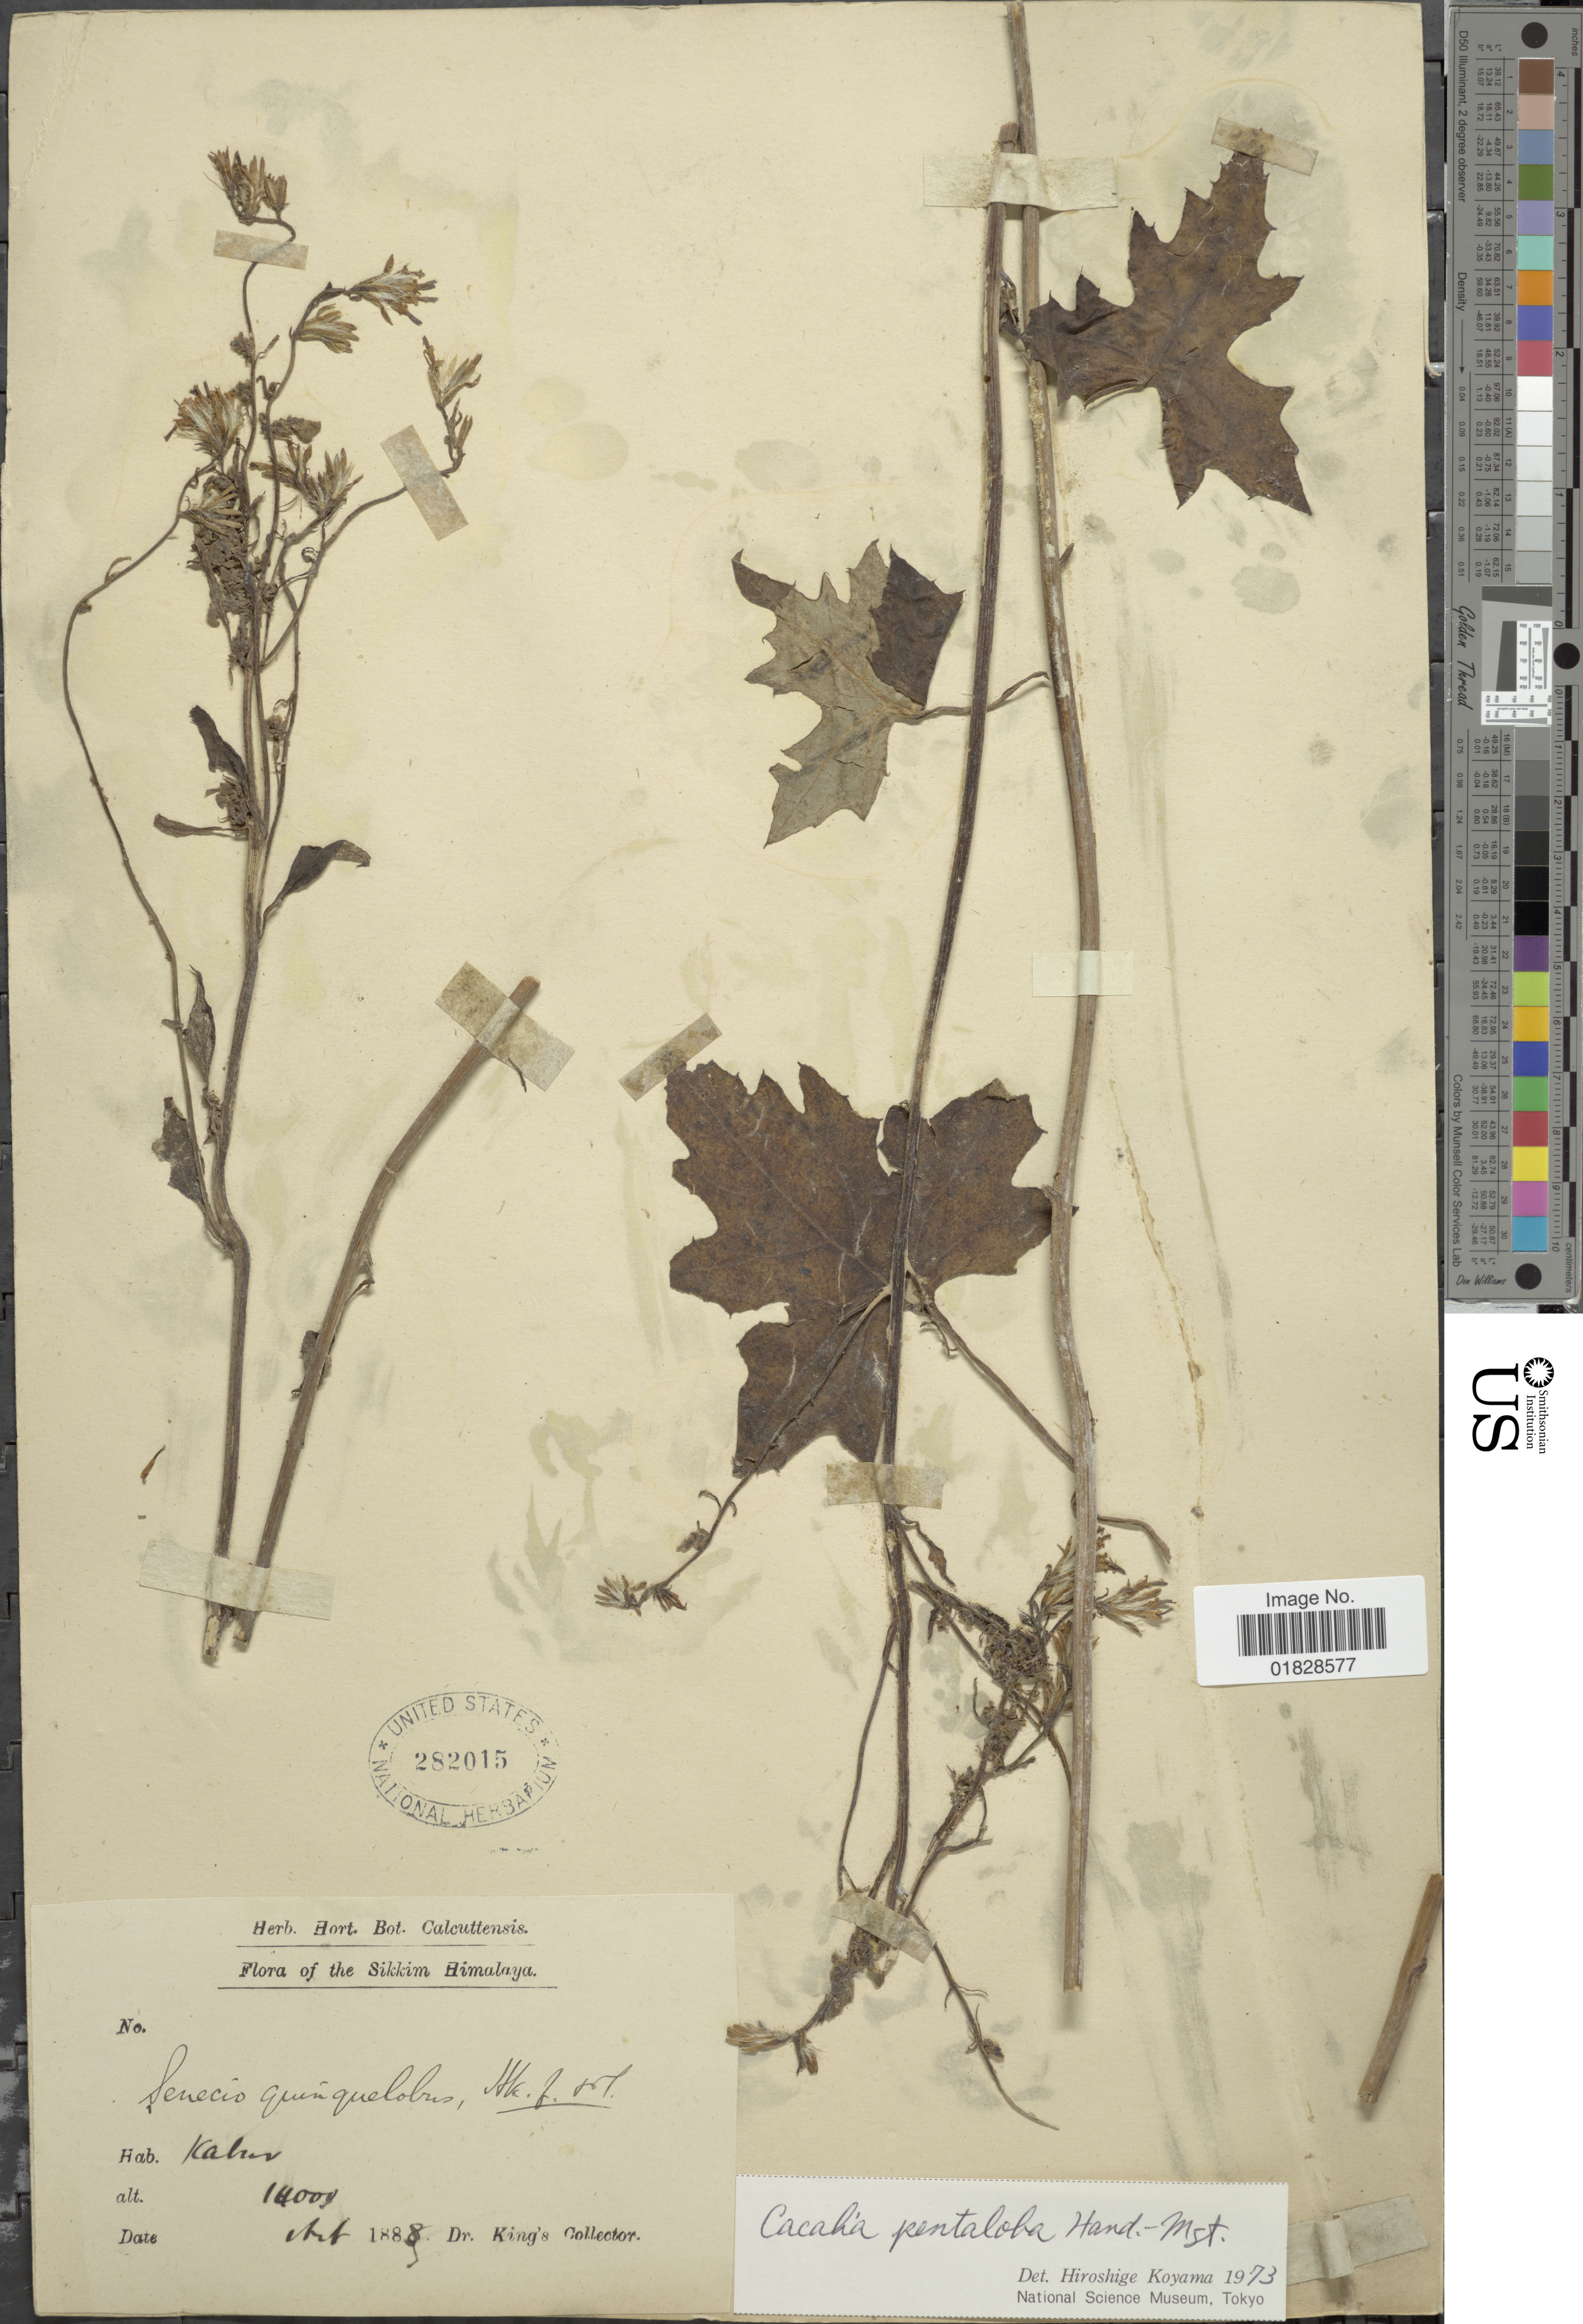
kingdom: Plantae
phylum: Tracheophyta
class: Magnoliopsida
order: Asterales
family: Asteraceae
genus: Parasenecio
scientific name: Parasenecio quinquelobus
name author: (Wall. ex DC.) Y.L. Chen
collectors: Dr. King's collector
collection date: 1888-08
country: India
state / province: Sikkim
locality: Sikkim Himalaya. Kabur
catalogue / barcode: US 282015